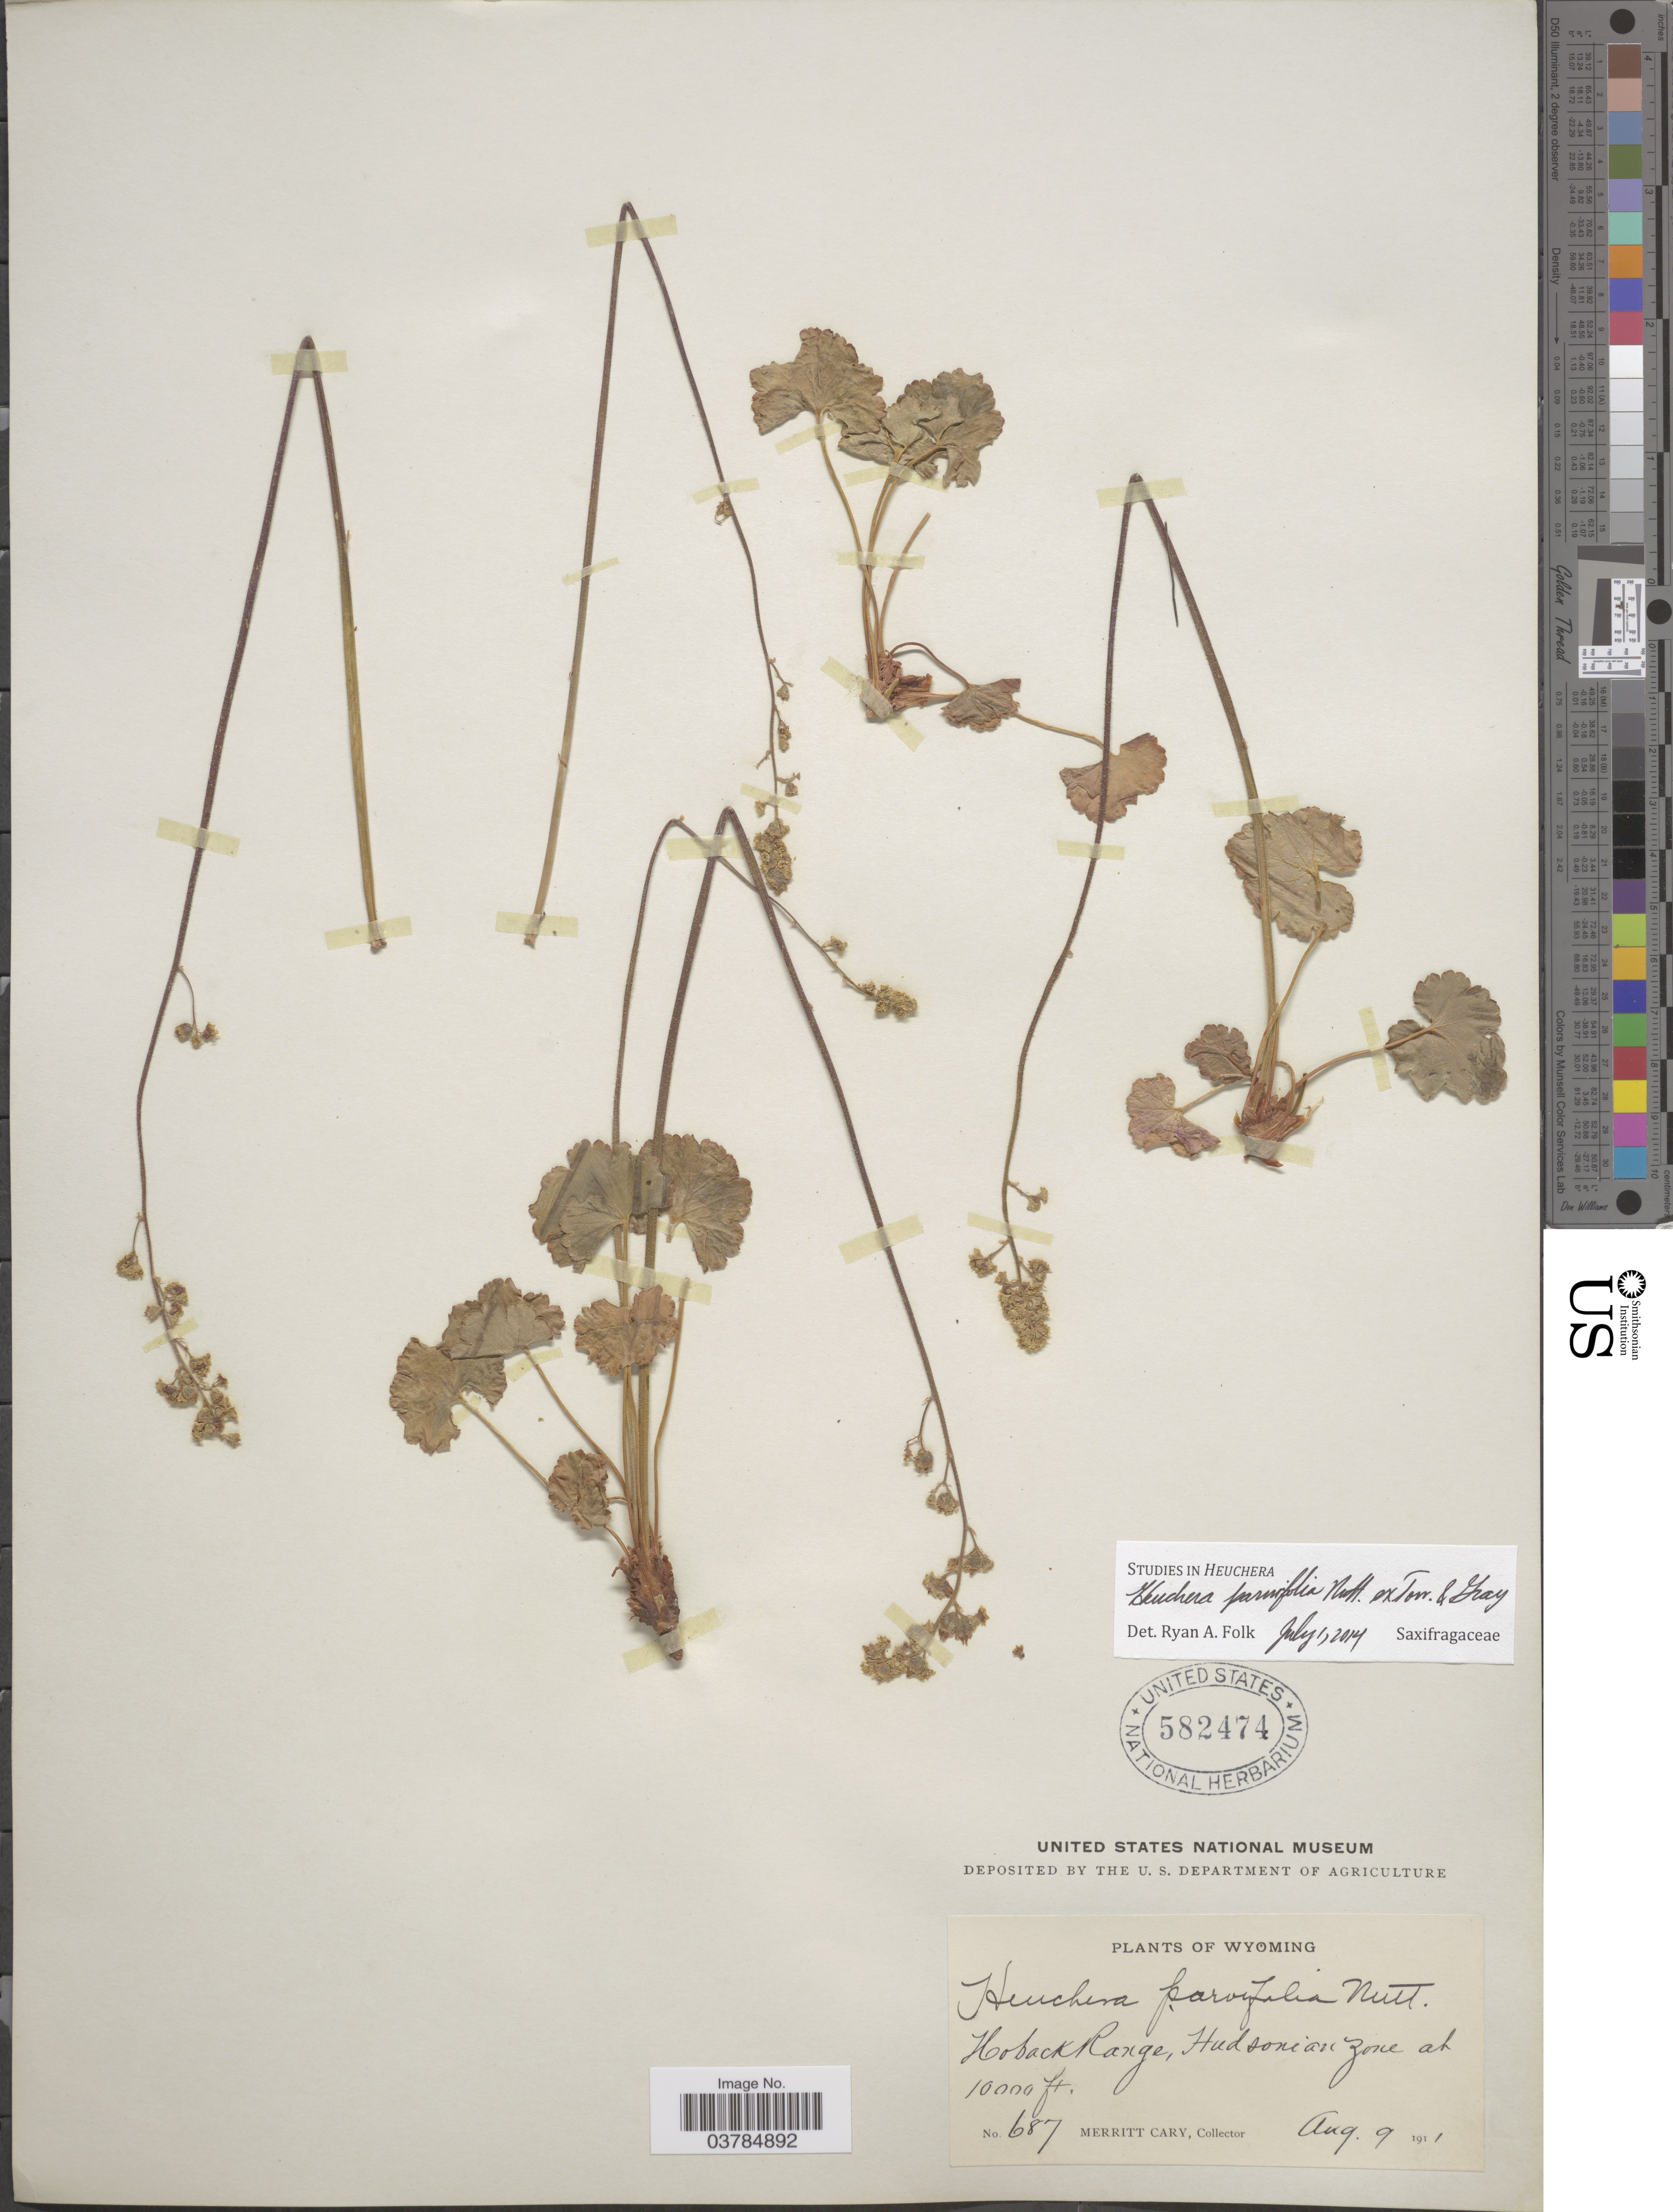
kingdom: Plantae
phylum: Tracheophyta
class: Magnoliopsida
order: Saxifragales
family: Saxifragaceae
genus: Heuchera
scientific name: Heuchera parvifolia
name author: Nutt.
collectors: M. Cary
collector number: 687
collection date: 1911-08-09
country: United States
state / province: Wyoming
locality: Hoback Range, Hudsonian Zone.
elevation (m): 3048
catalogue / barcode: US 582474